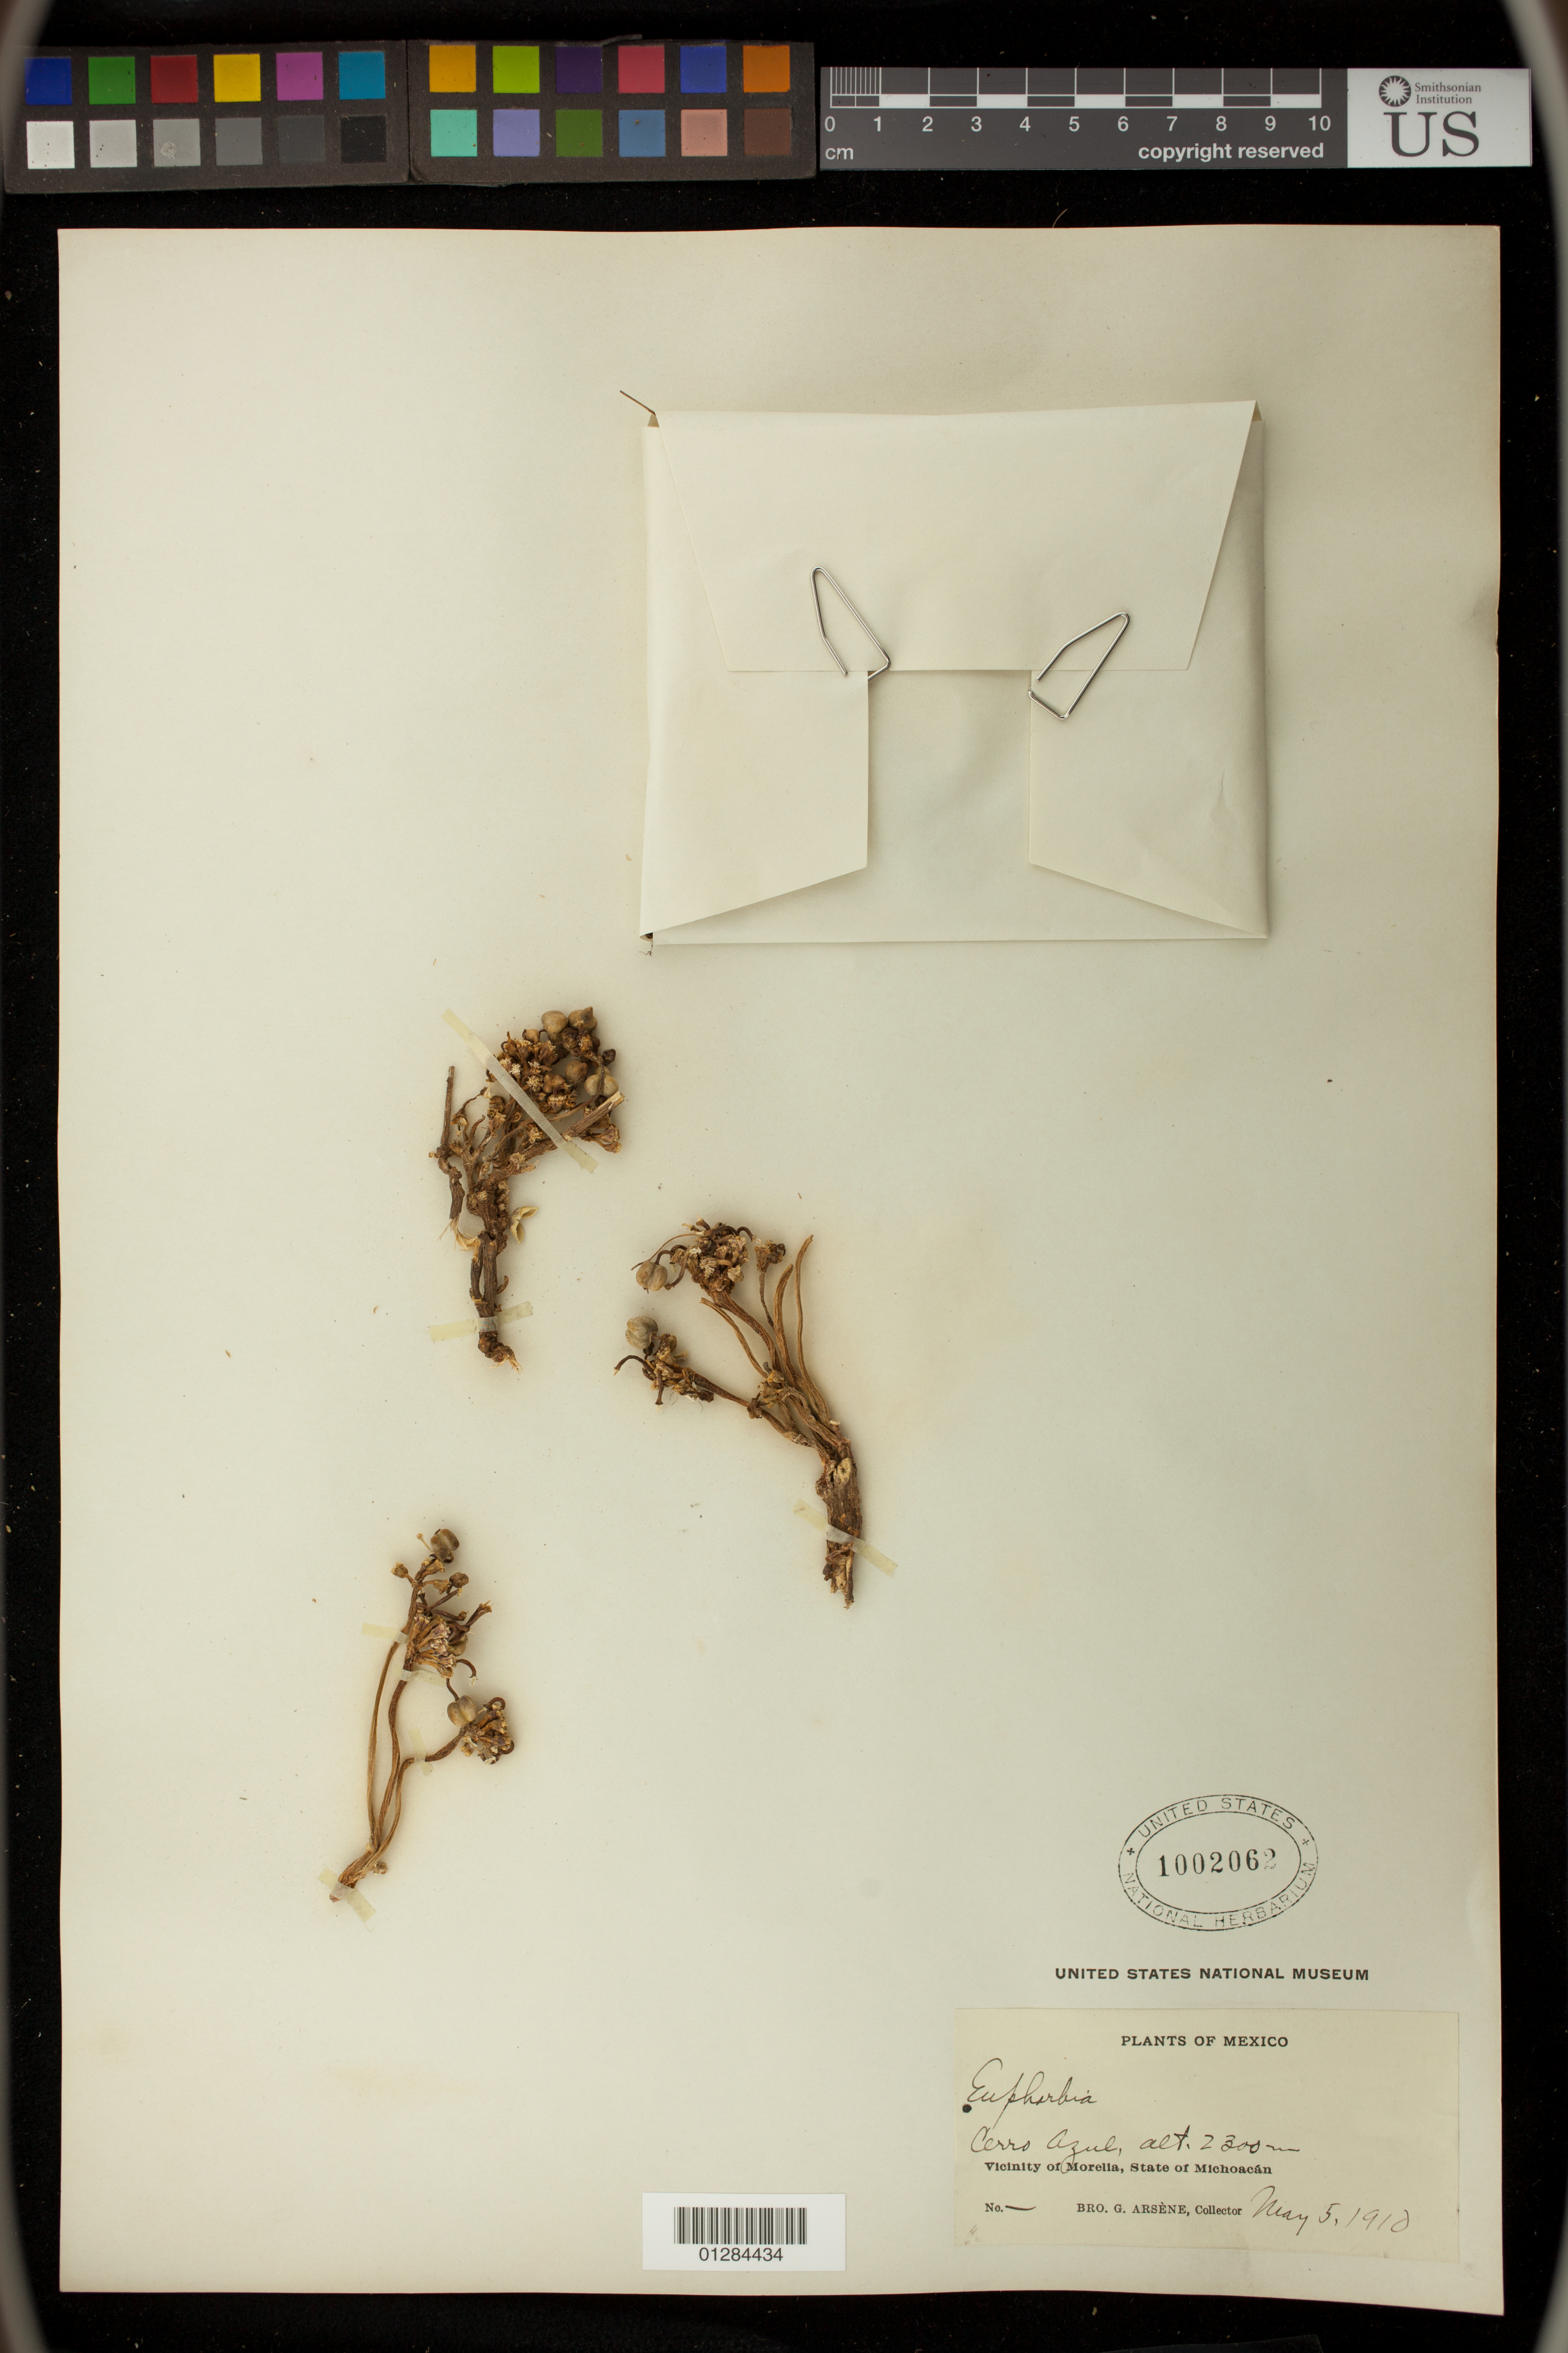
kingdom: Plantae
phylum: Tracheophyta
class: Magnoliopsida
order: Malpighiales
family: Euphorbiaceae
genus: Euphorbia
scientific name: Euphorbia radians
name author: Benth.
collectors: Bro. G. Arsène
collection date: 1910-05-05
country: Mexico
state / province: Michoacán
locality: Cerro Azul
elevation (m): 2300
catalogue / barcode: US 1002062